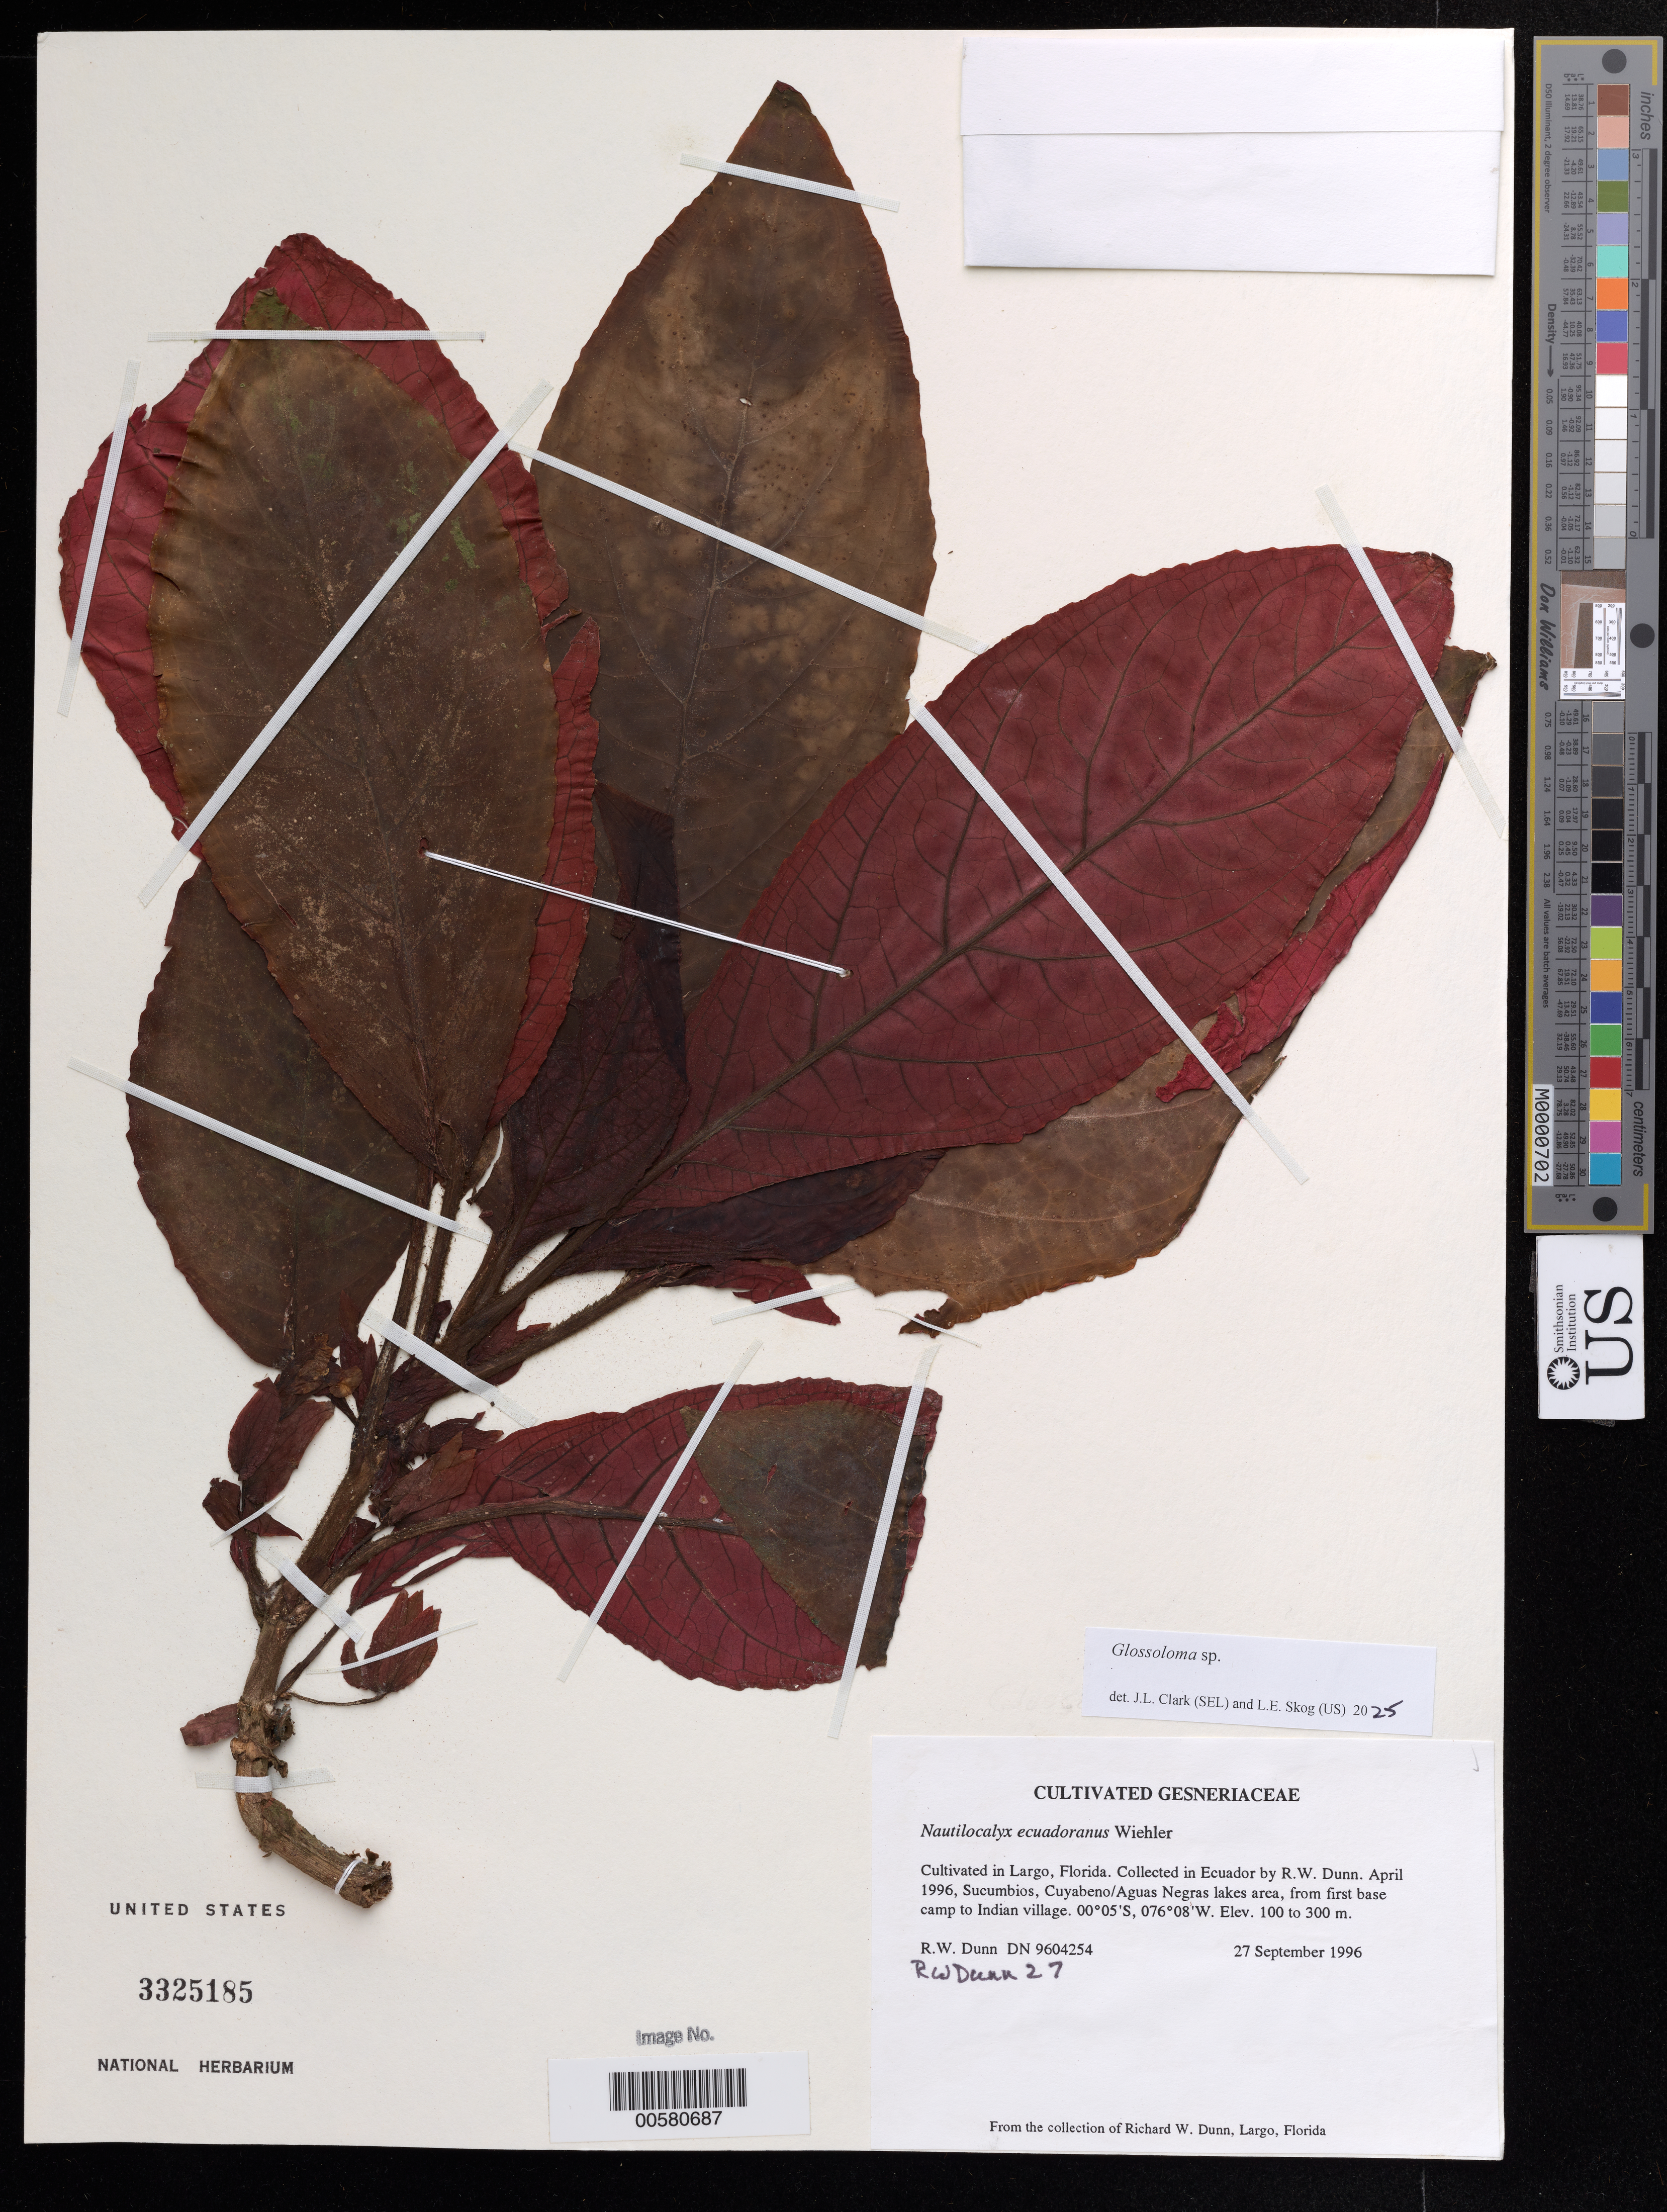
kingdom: Plantae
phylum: Tracheophyta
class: Magnoliopsida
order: Lamiales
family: Gesneriaceae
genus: Glossoloma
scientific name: Glossoloma sp.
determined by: Clark, J. L.; Skog, Laurence E.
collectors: R. Dunn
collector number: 27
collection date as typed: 27 Sep 1996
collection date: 1996-09-27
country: Ecuador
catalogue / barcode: US 3325185